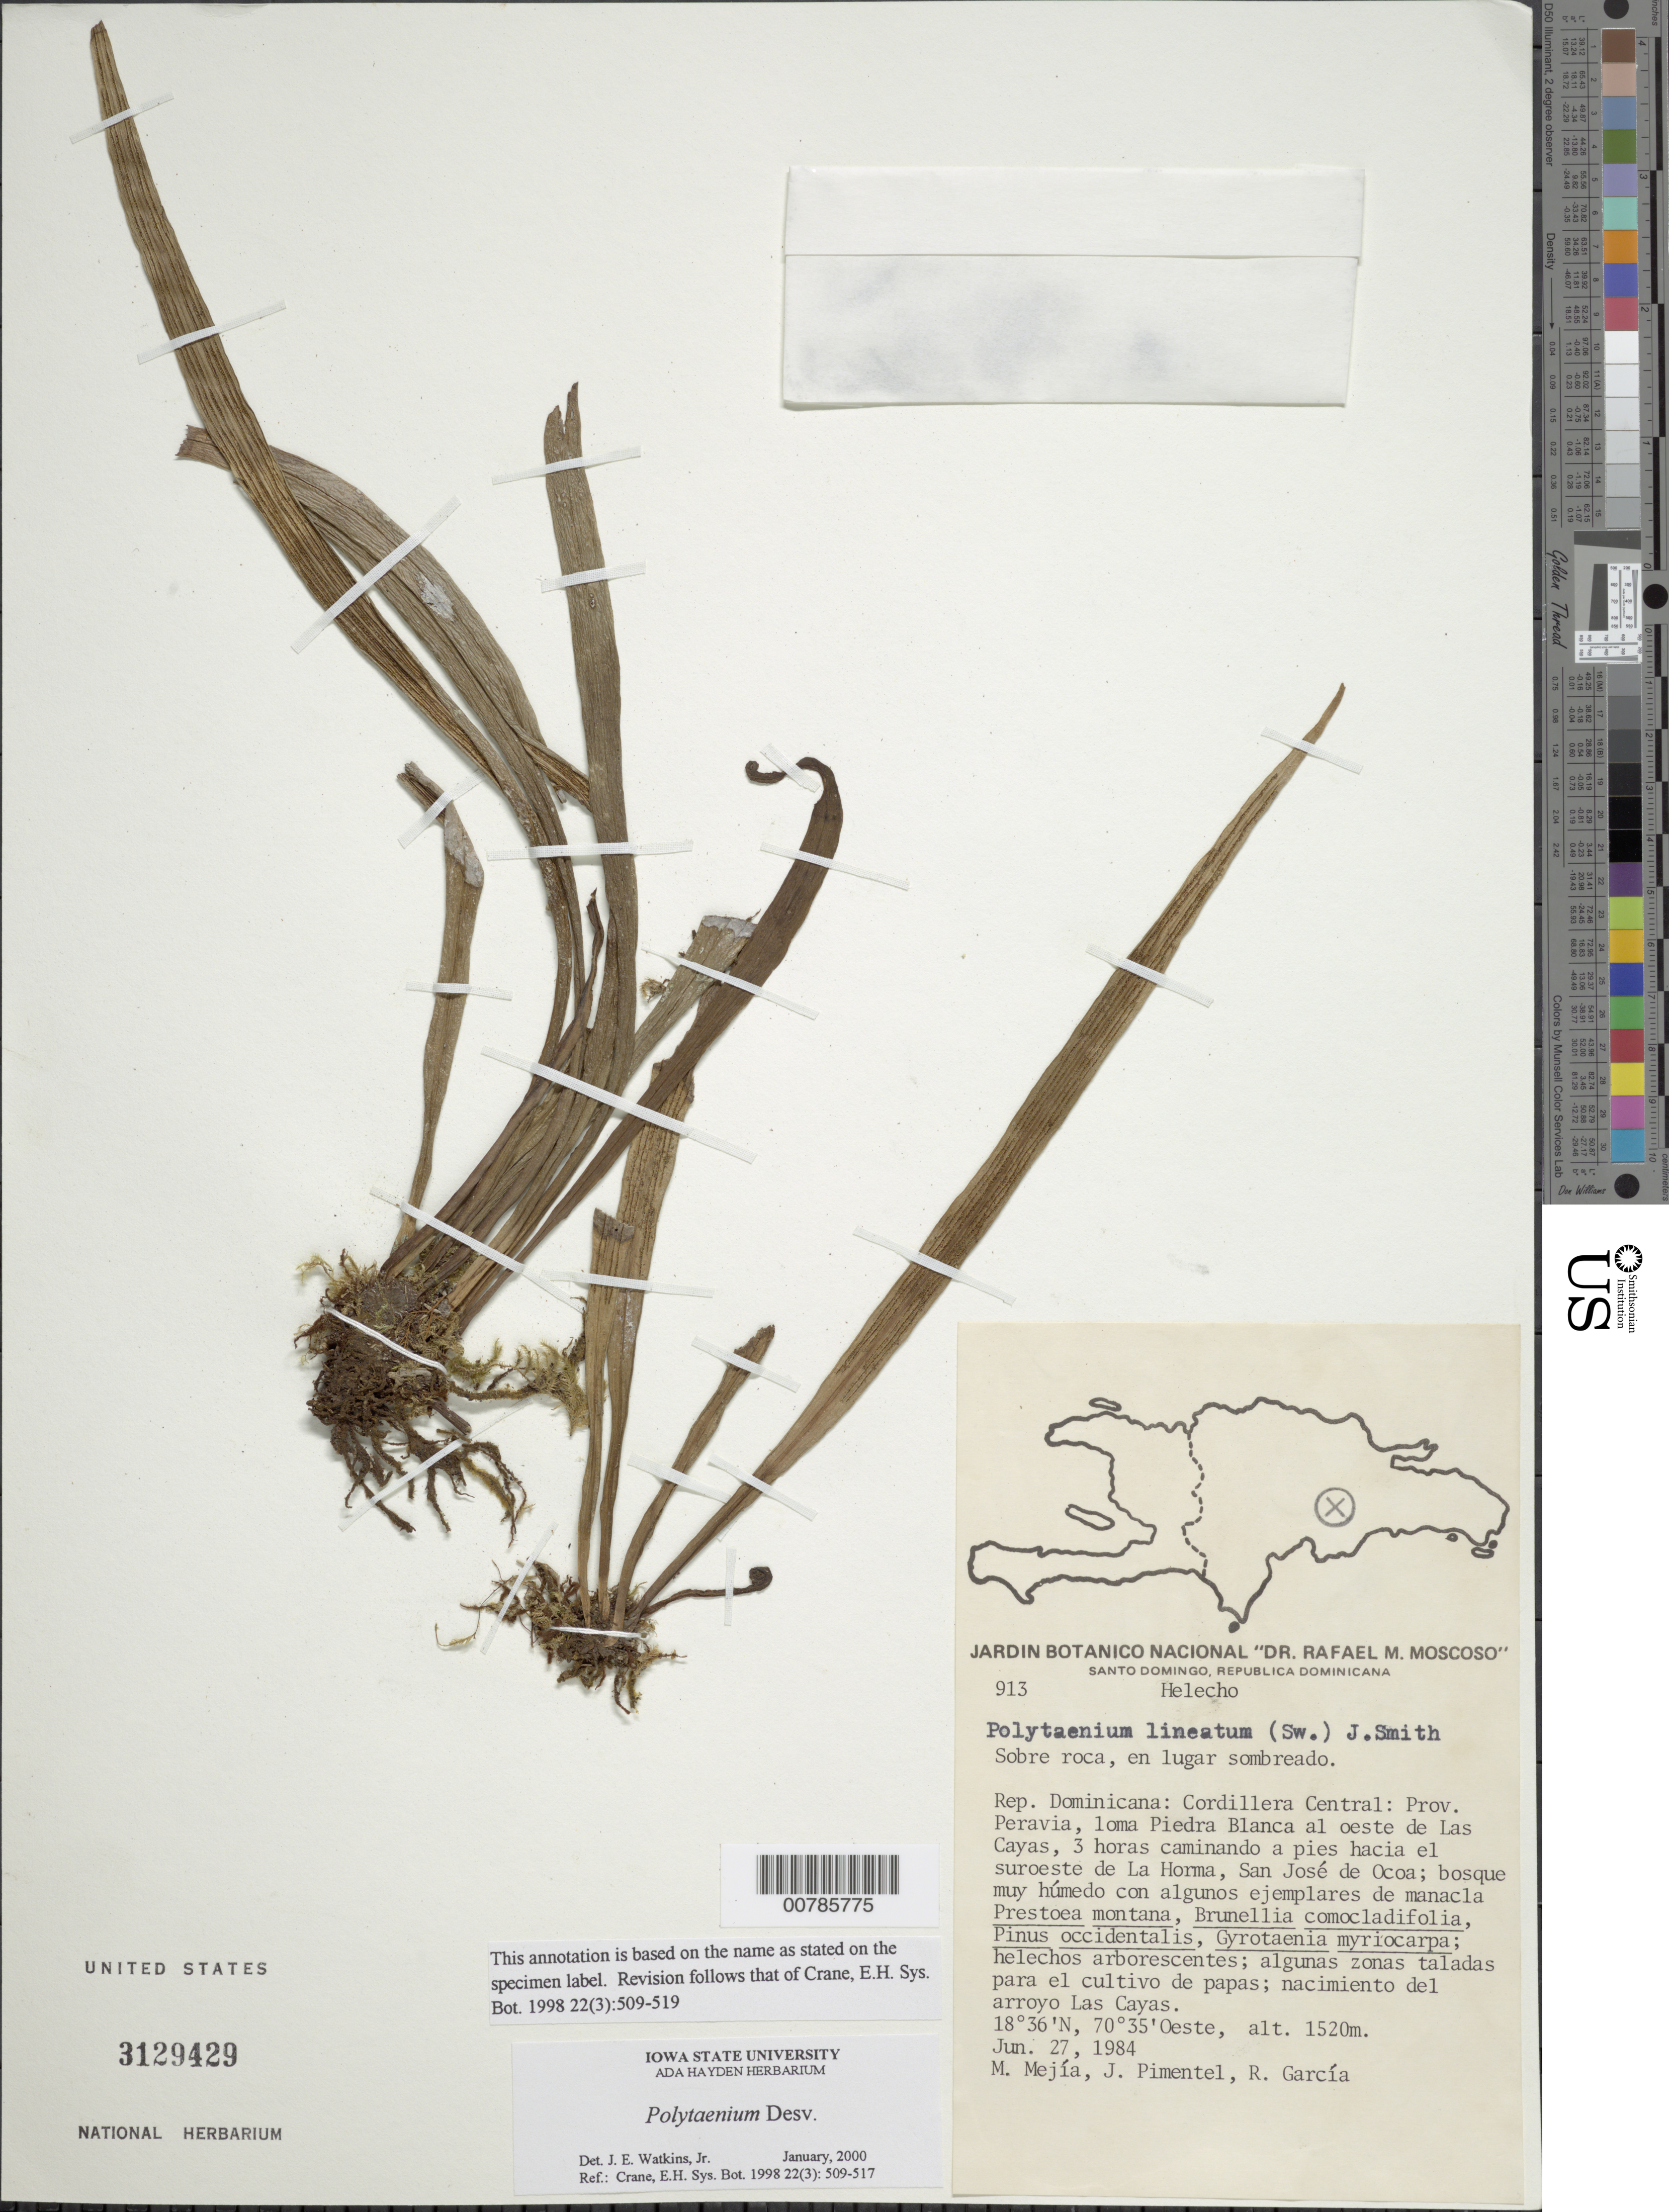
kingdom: Plantae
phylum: Tracheophyta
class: Polypodiopsida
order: Polypodiales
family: Pteridaceae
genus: Polytaenium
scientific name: Polytaenium lineatum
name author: (Sw.) J. Sm.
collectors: M. Mejia, J. Pimentel & R. Garcia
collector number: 913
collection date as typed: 27 Jun 1984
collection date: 1984-06-27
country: Dominican Republic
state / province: Peravia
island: Hispaniola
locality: Cordillera Central, loma Piedra Blanca al oeste de Las Cayas, 3 horas caminando a pies hacia el suroeste de La Horma, San José de Ocoa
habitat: Bosque muy húmedo con algunos ejemplares de manacla Prestoea montana, Brunellia comocladifolia, Pinus Occidentalis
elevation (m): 1520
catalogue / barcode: US 3129429